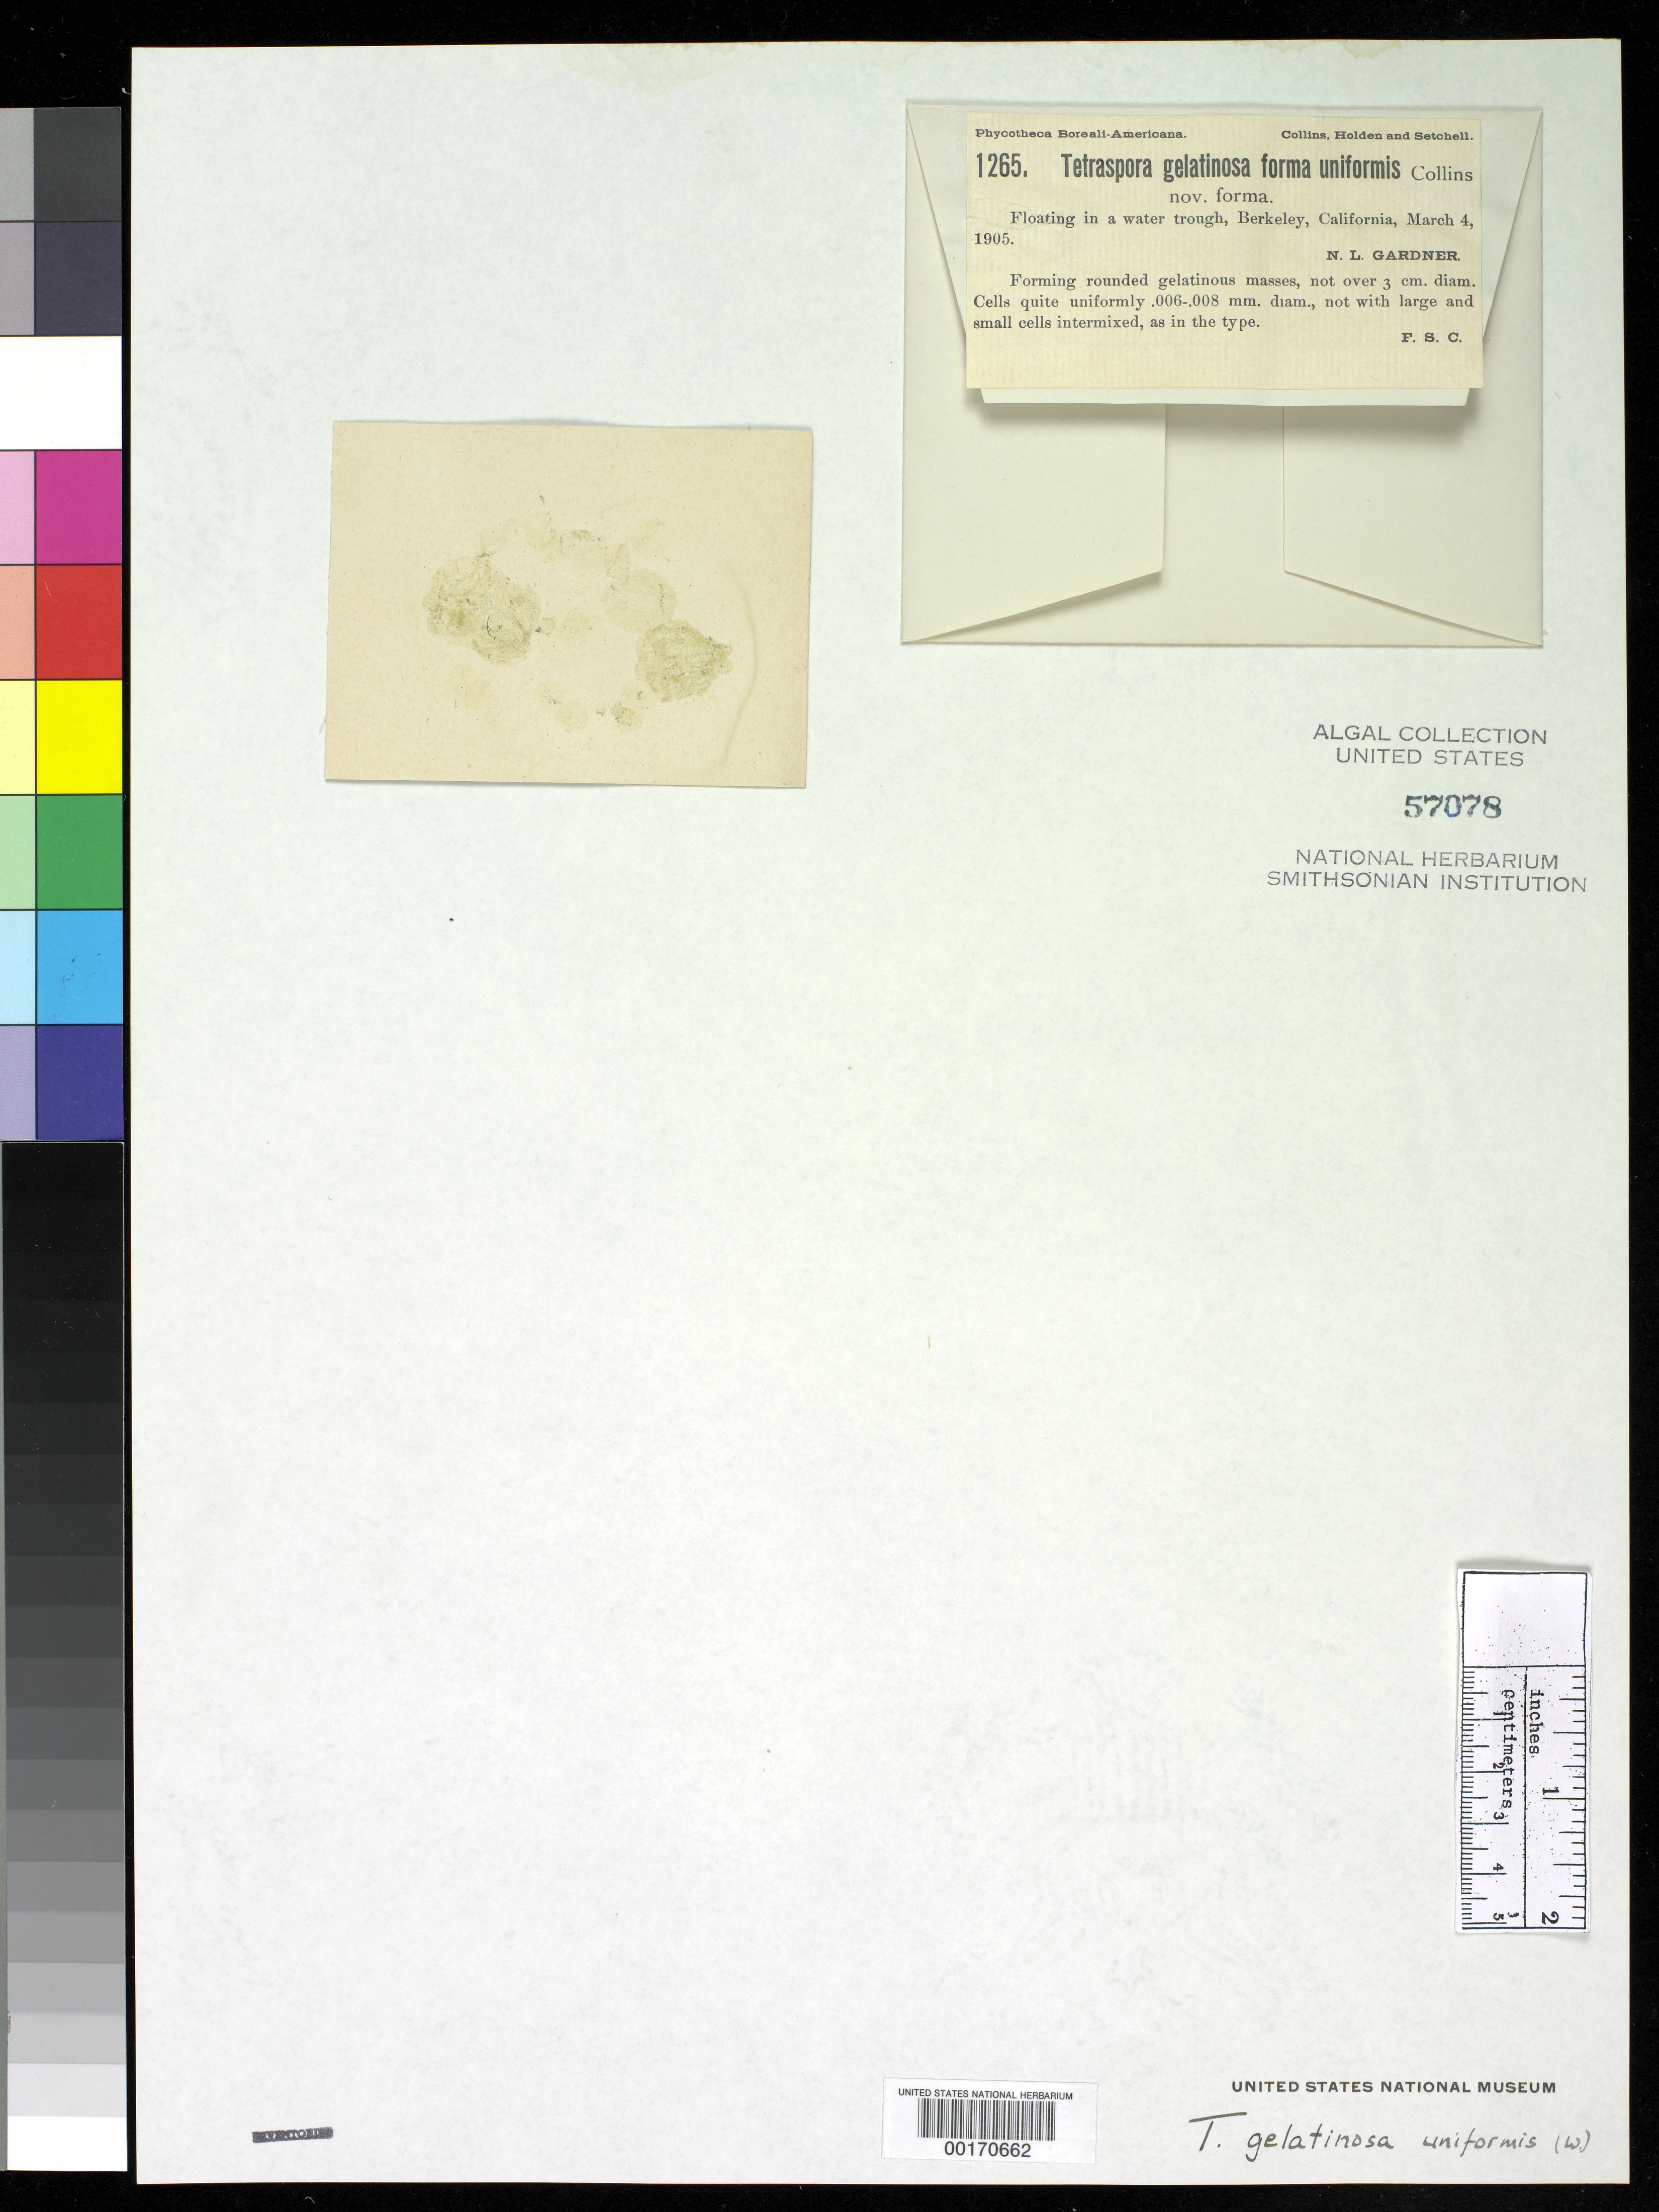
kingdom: Plantae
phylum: Chlorophyta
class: Chlorophyceae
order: Tetrasporales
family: Tetrasporaceae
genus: Tetraspora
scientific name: Tetraspora gelatinosa f. uniformis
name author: Collins in Collins et al.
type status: Isotype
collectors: N. Gardner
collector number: PB-A 1265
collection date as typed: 04 Mar 1905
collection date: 1905-03-04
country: United States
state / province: California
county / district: Alameda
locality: Berkeley.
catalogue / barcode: US 57078